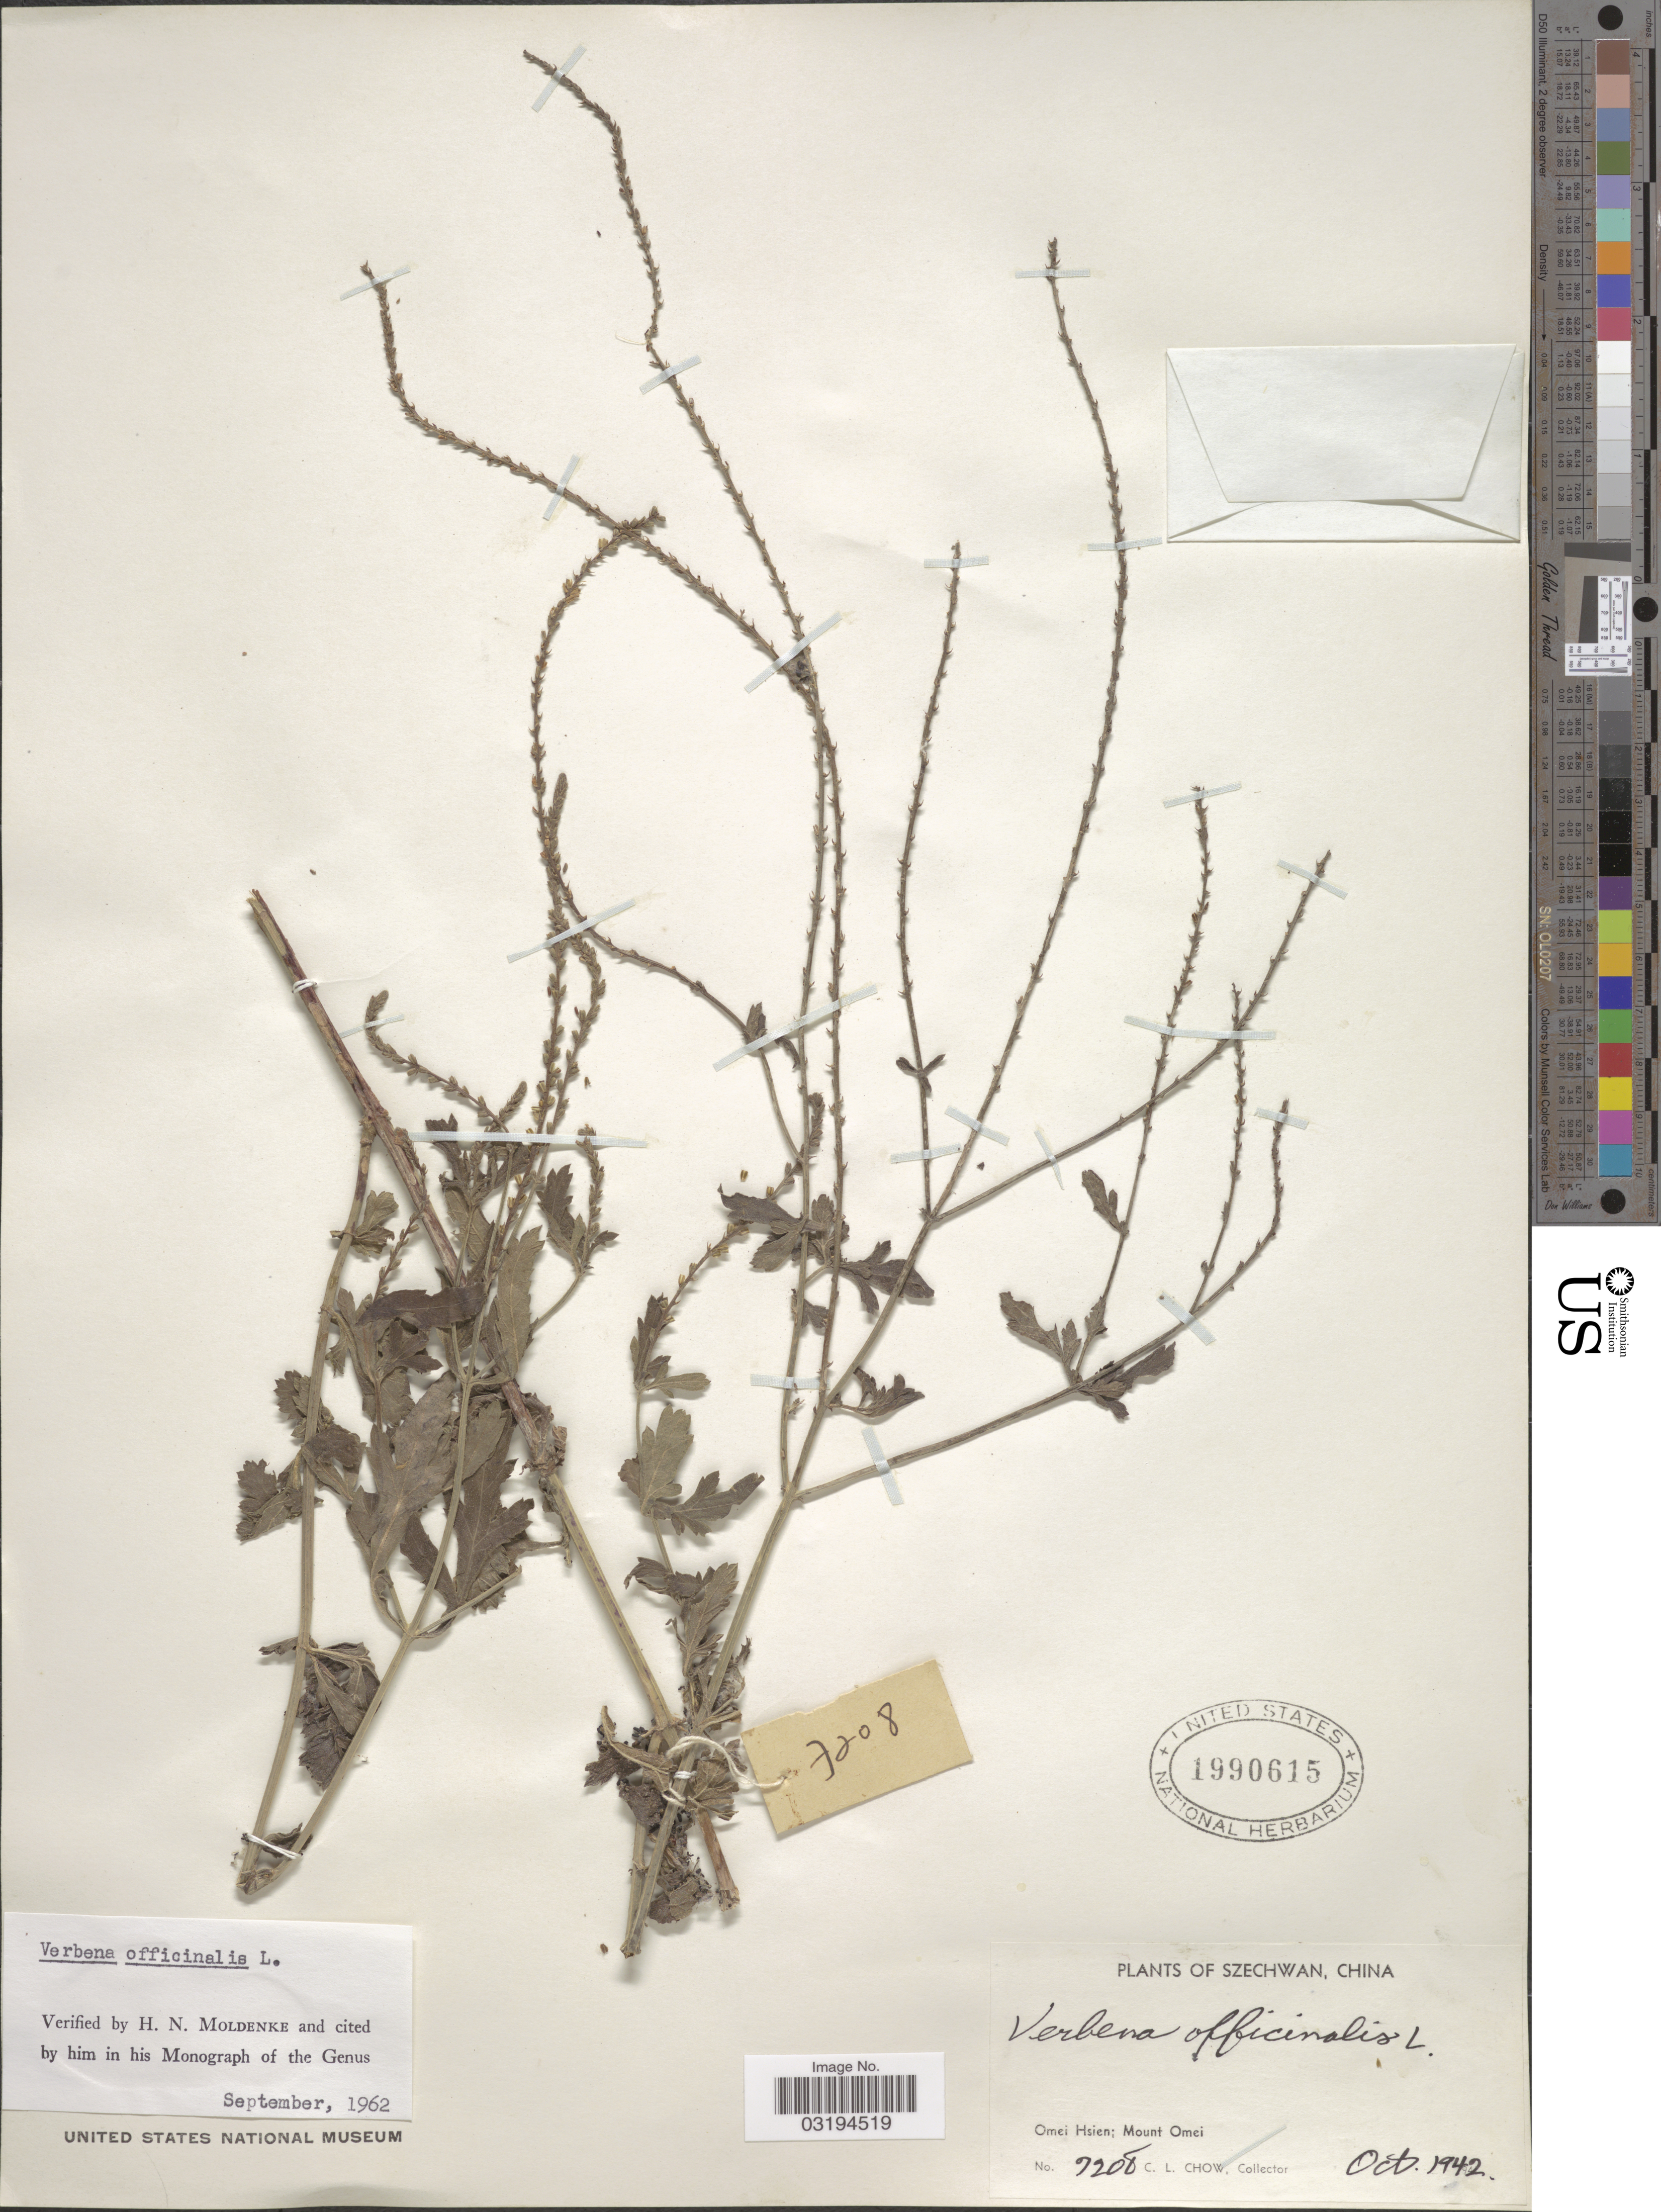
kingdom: Plantae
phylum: Tracheophyta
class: Magnoliopsida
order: Lamiales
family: Verbenaceae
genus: Verbena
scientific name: Verbena officinalis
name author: L.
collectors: C. Chow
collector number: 7208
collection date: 1942-10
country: China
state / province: Sichuan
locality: Szechwan. Omei Hsien; Mount Omei.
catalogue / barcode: US 1990615